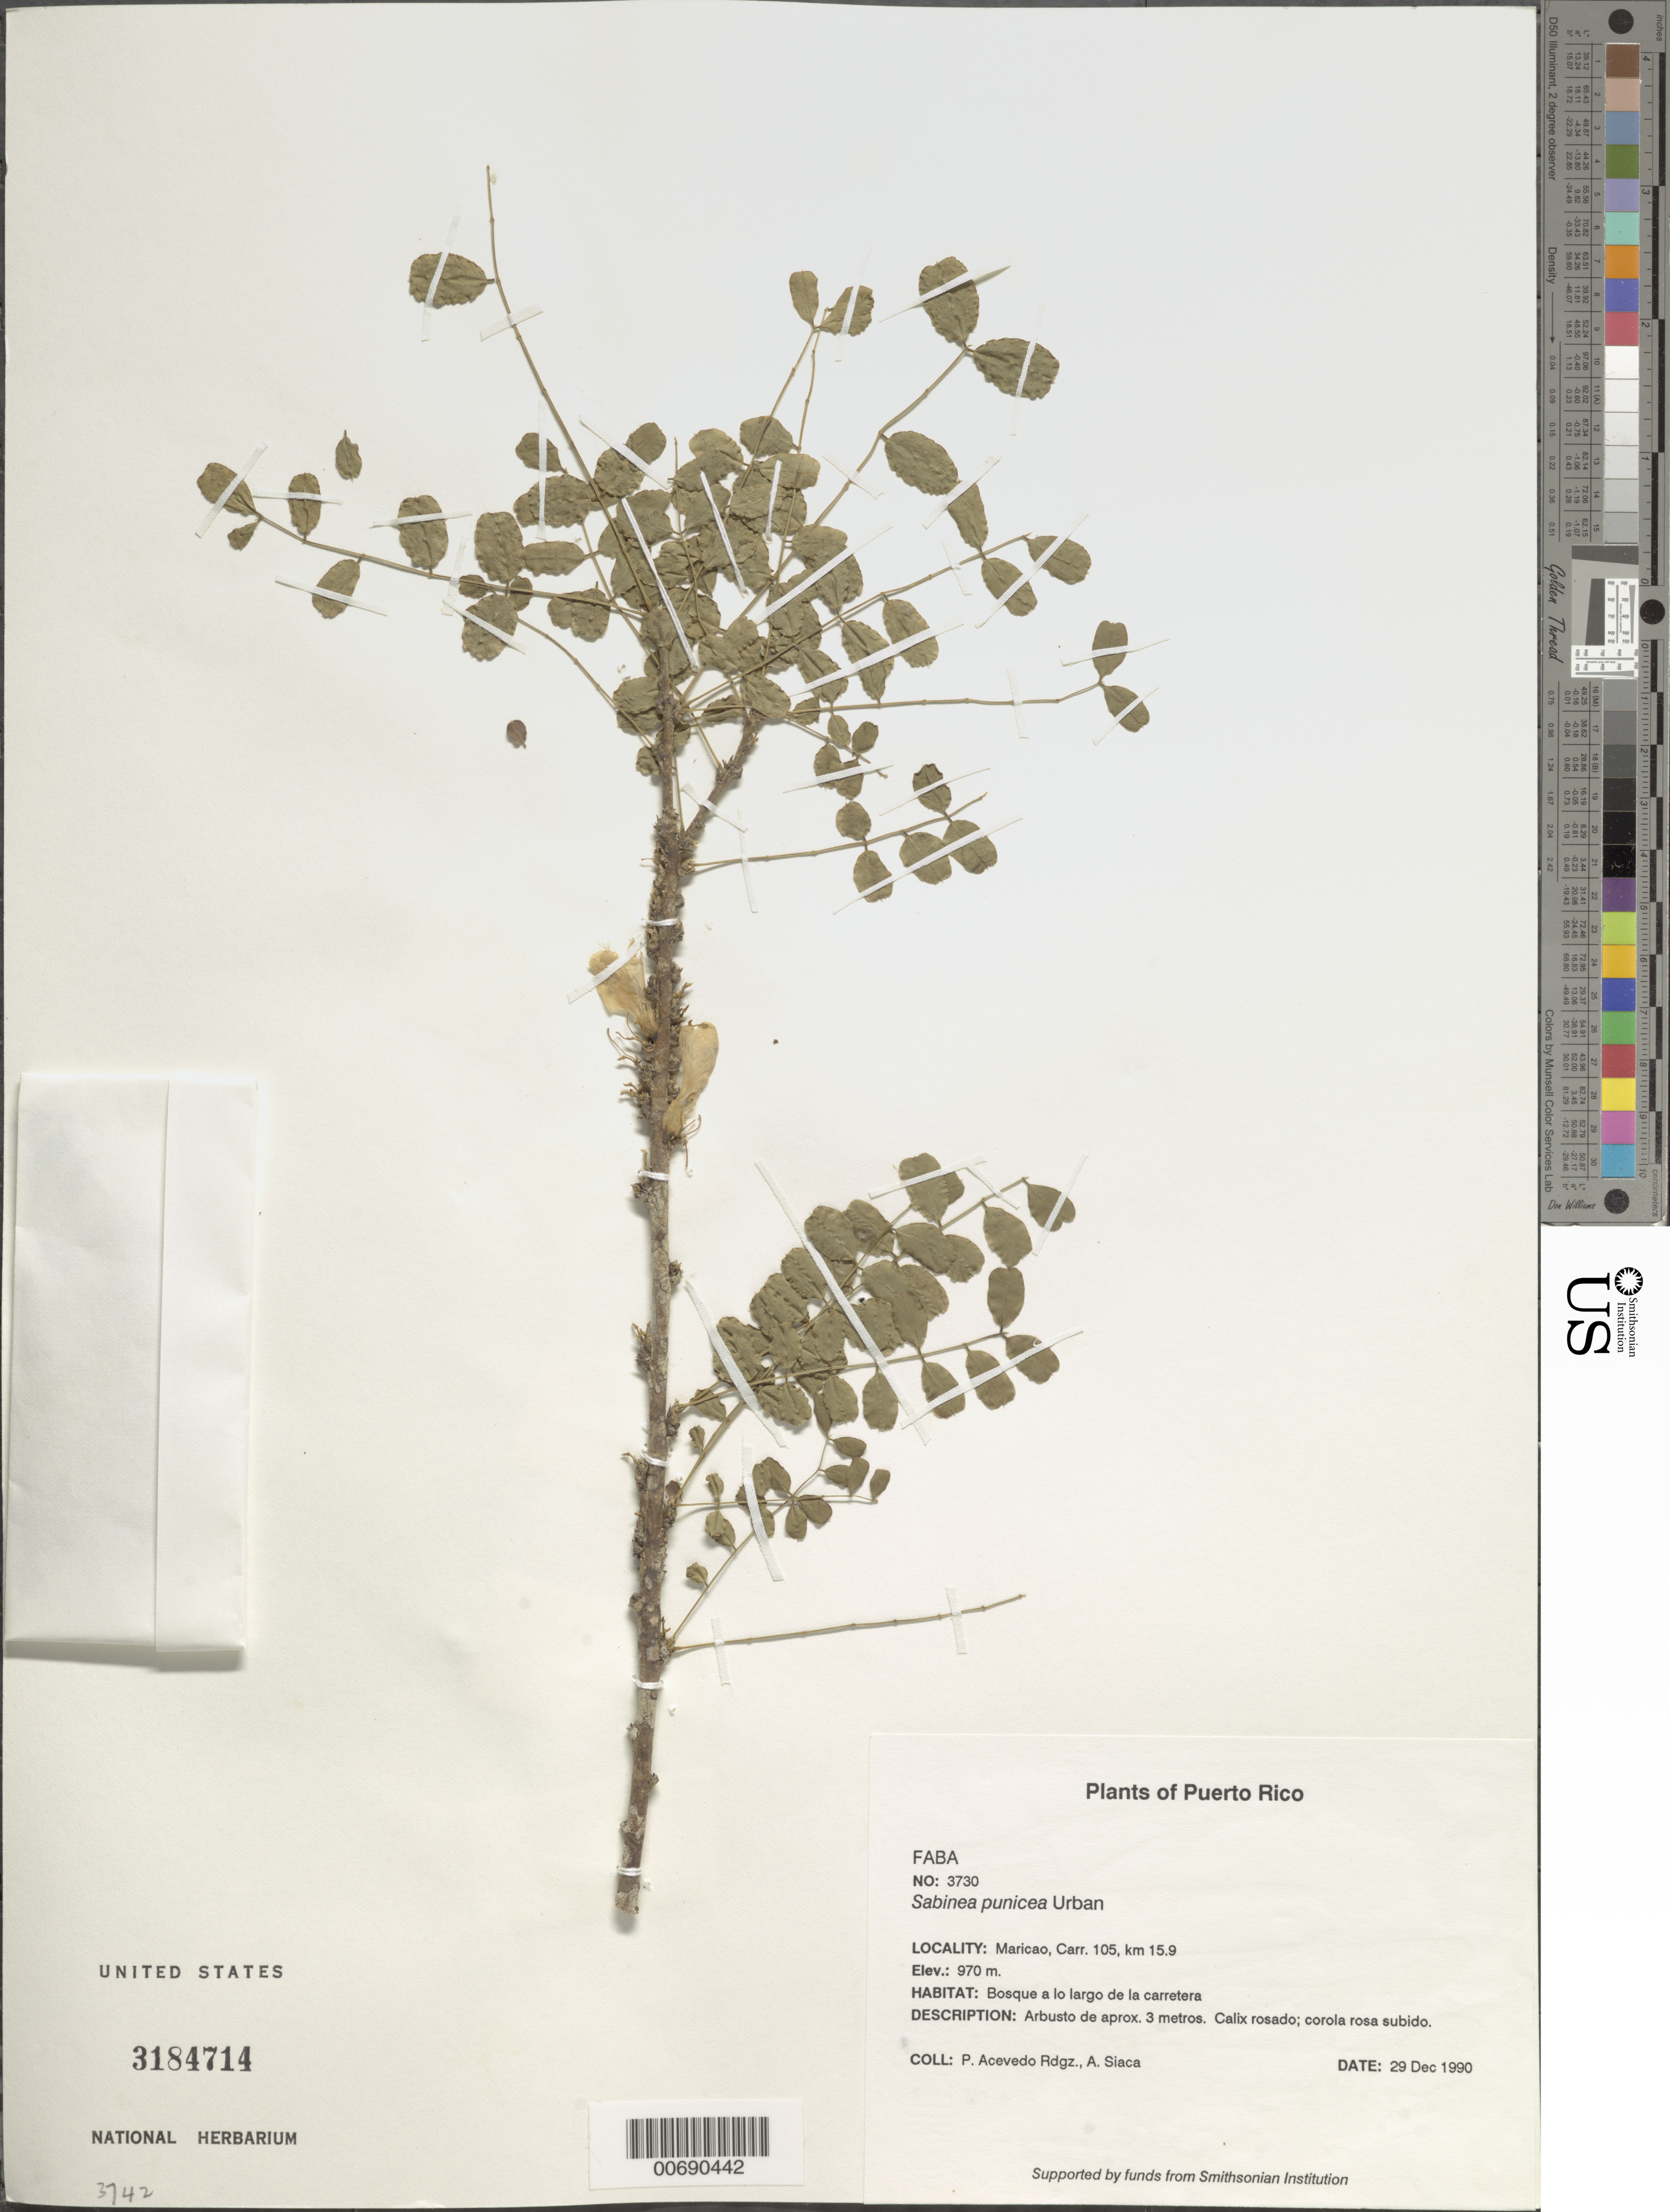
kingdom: Plantae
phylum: Tracheophyta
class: Magnoliopsida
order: Fabales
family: Fabaceae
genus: Poitea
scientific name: Poitea punicea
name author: (Urb.) Lavin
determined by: Strong, Mark T., (BOT), Smithsonian Institution - National Museum of Natural History (UNITED STATES)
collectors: P. Acevedo-Rodr. & A. Siaca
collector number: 3730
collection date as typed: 29 Dec 1990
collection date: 1990-12-29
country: Puerto Rico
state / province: Maricao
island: Puerto Rico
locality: Maricao, Carr. 105, km 15.9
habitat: Bosque a lo largo de la carretera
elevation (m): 970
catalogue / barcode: US 3184714